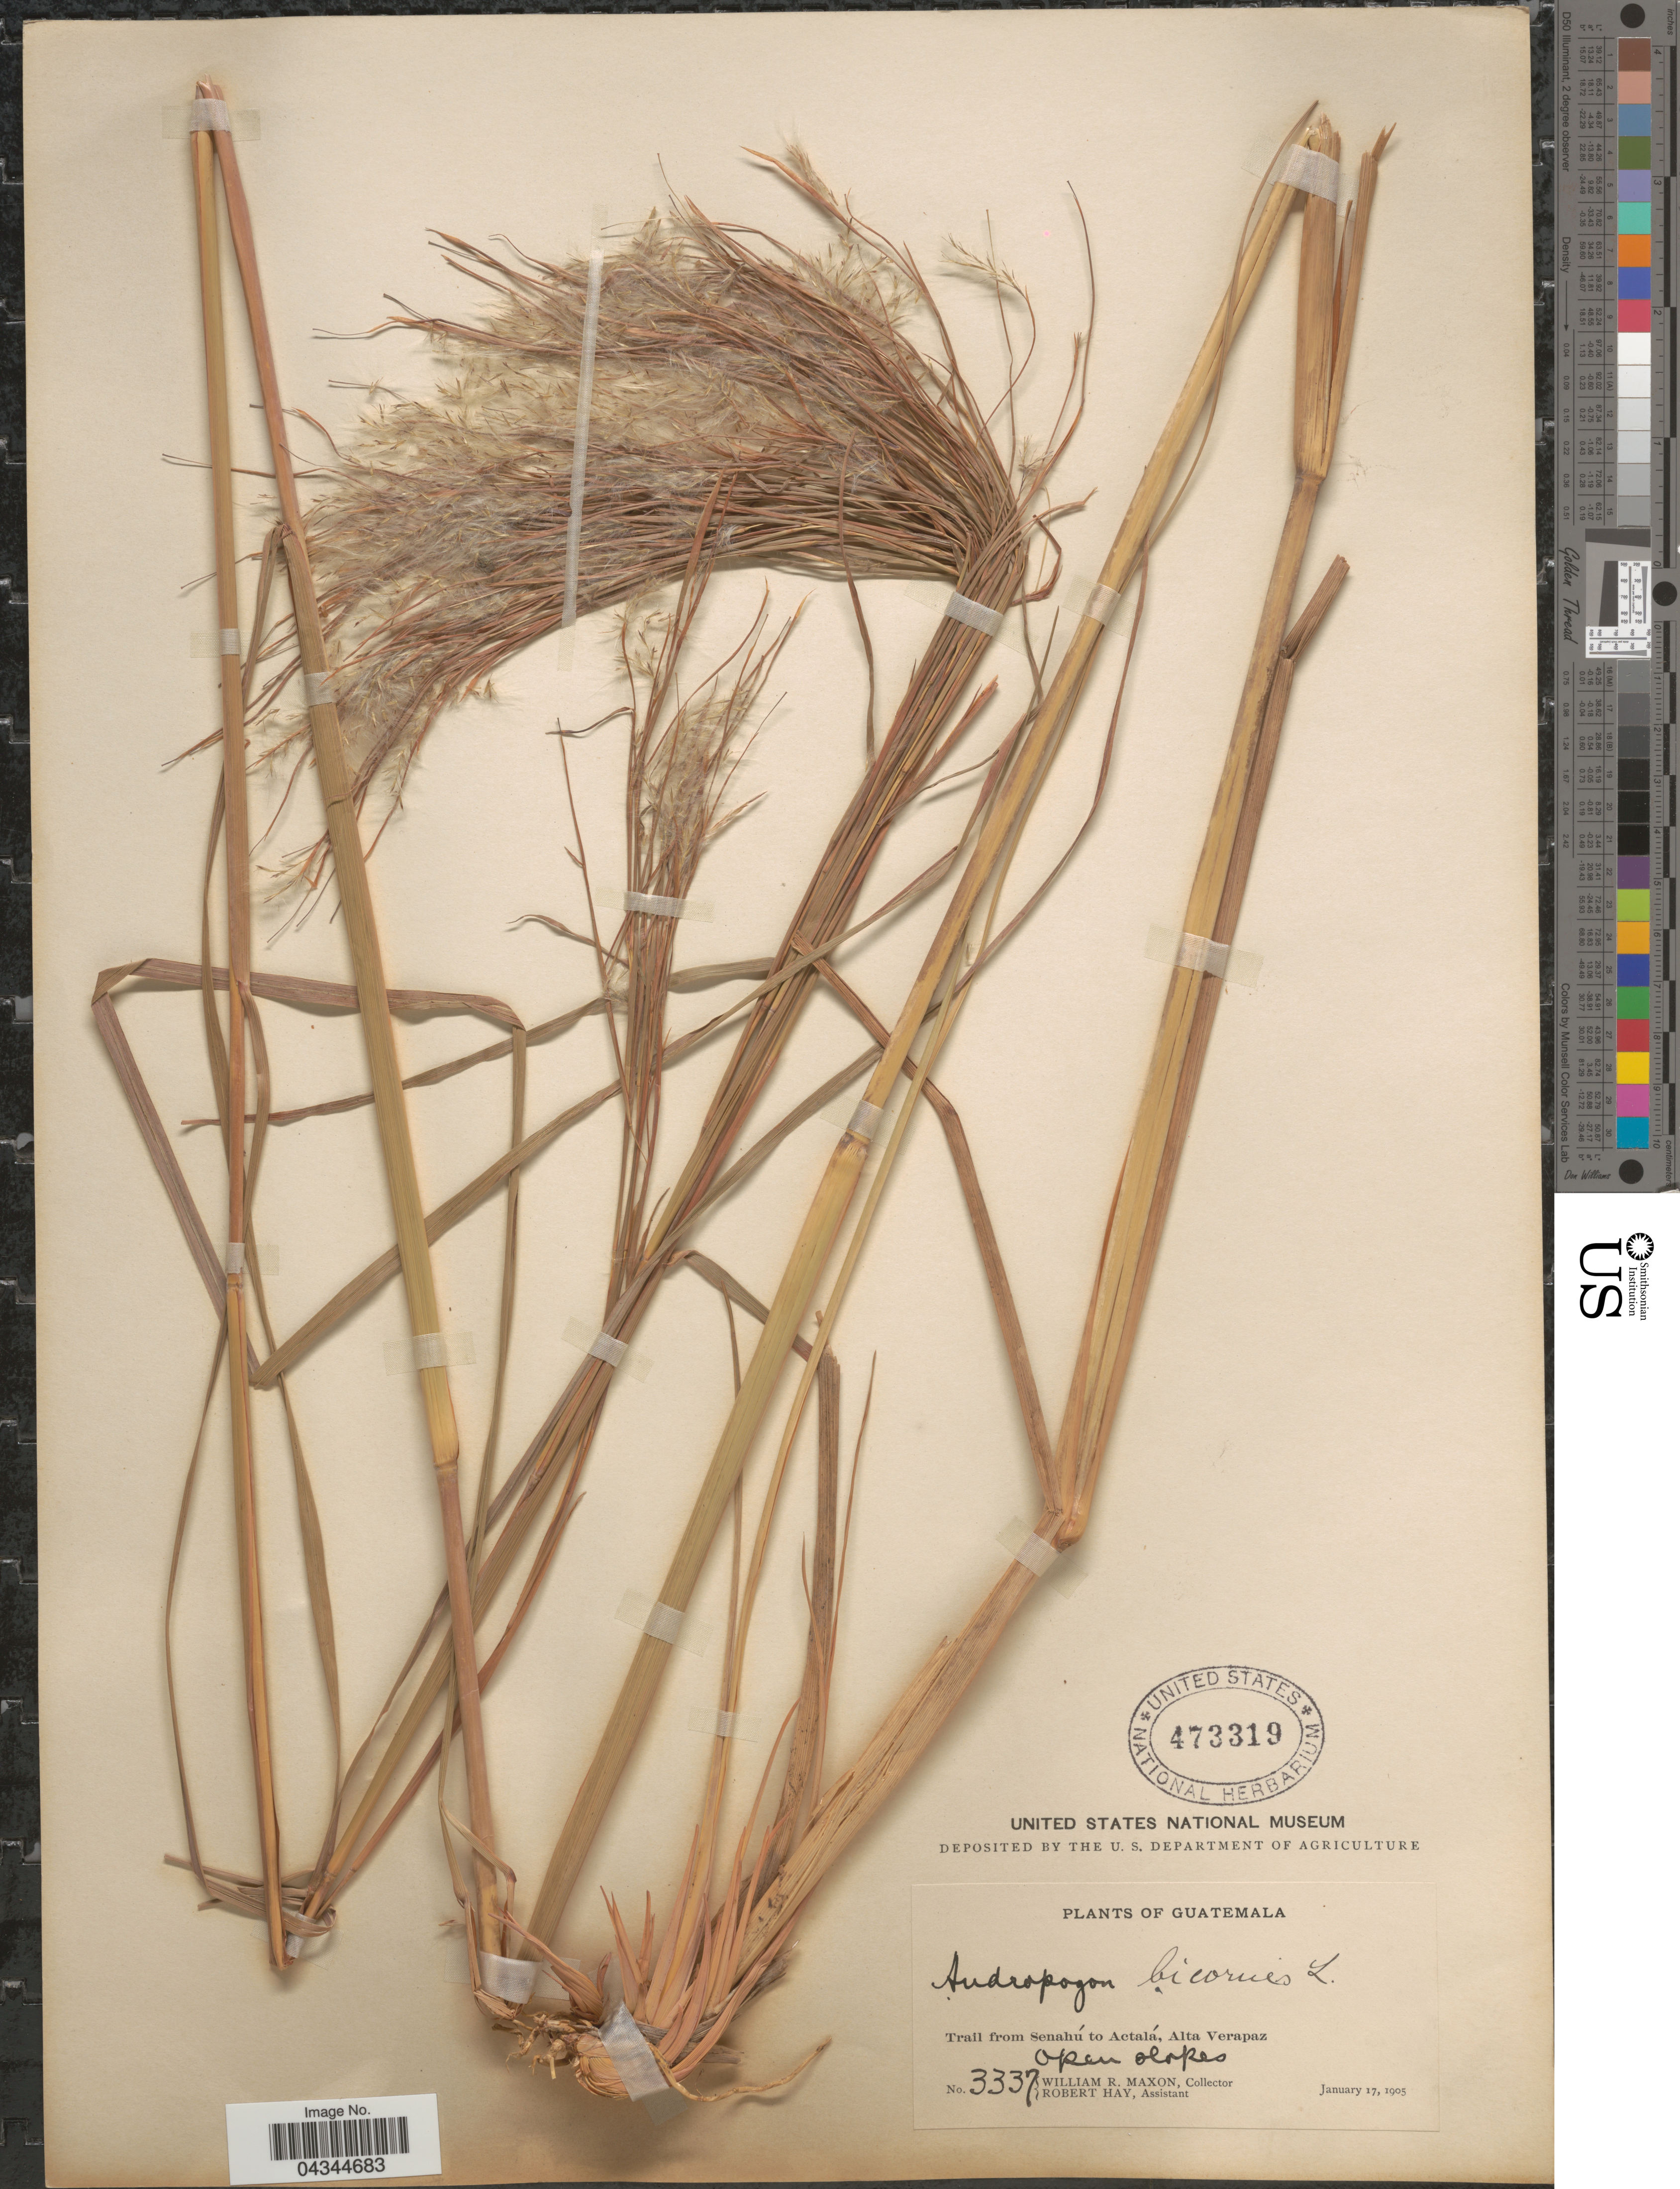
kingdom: Plantae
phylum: Tracheophyta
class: Liliopsida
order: Poales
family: Poaceae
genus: Andropogon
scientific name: Andropogon bicornis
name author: L.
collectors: W. R. Maxon & R. Hay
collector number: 3337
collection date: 1905-01-17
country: Guatemala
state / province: Alta Verapaz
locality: Trail from Senahú to Actalá.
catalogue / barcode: US 473319